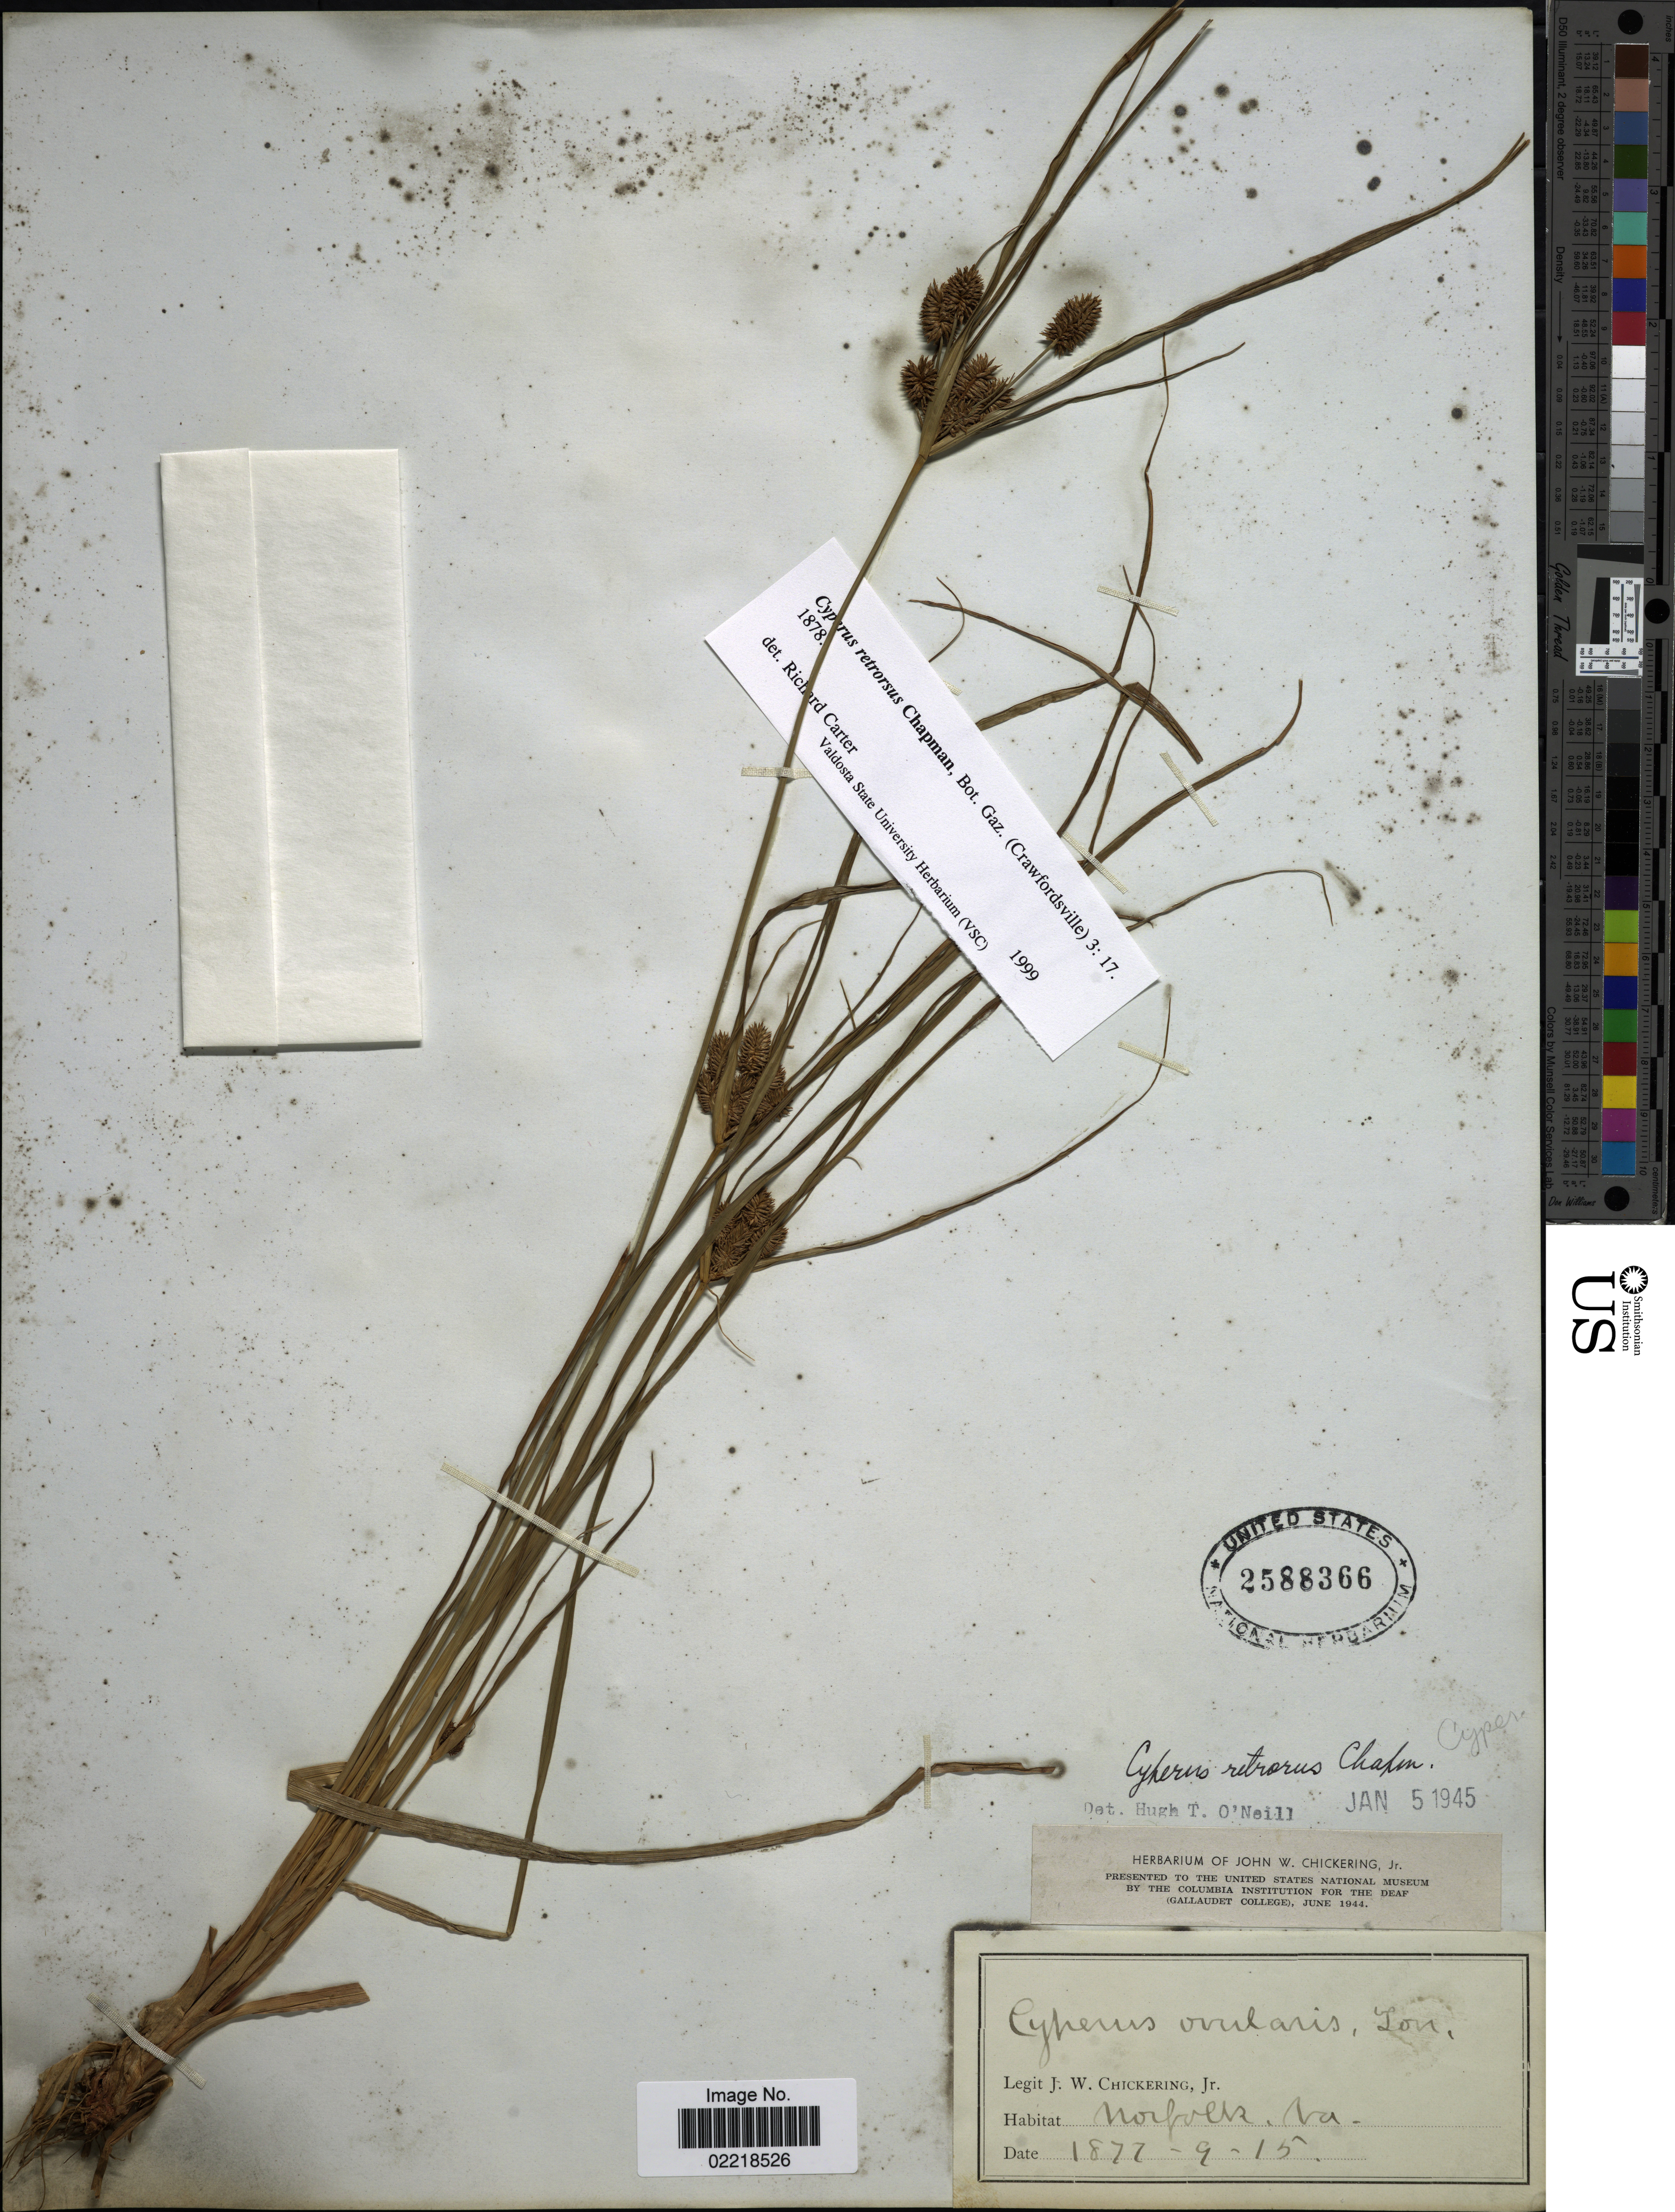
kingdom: Plantae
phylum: Tracheophyta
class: Liliopsida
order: Poales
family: Cyperaceae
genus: Cyperus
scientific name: Cyperus retrorsus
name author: Chapm.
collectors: J. W. Chickering Jr.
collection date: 1877-09-15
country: United States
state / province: Virginia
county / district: City of Norfolk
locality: Norfolk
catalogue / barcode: US 2588366